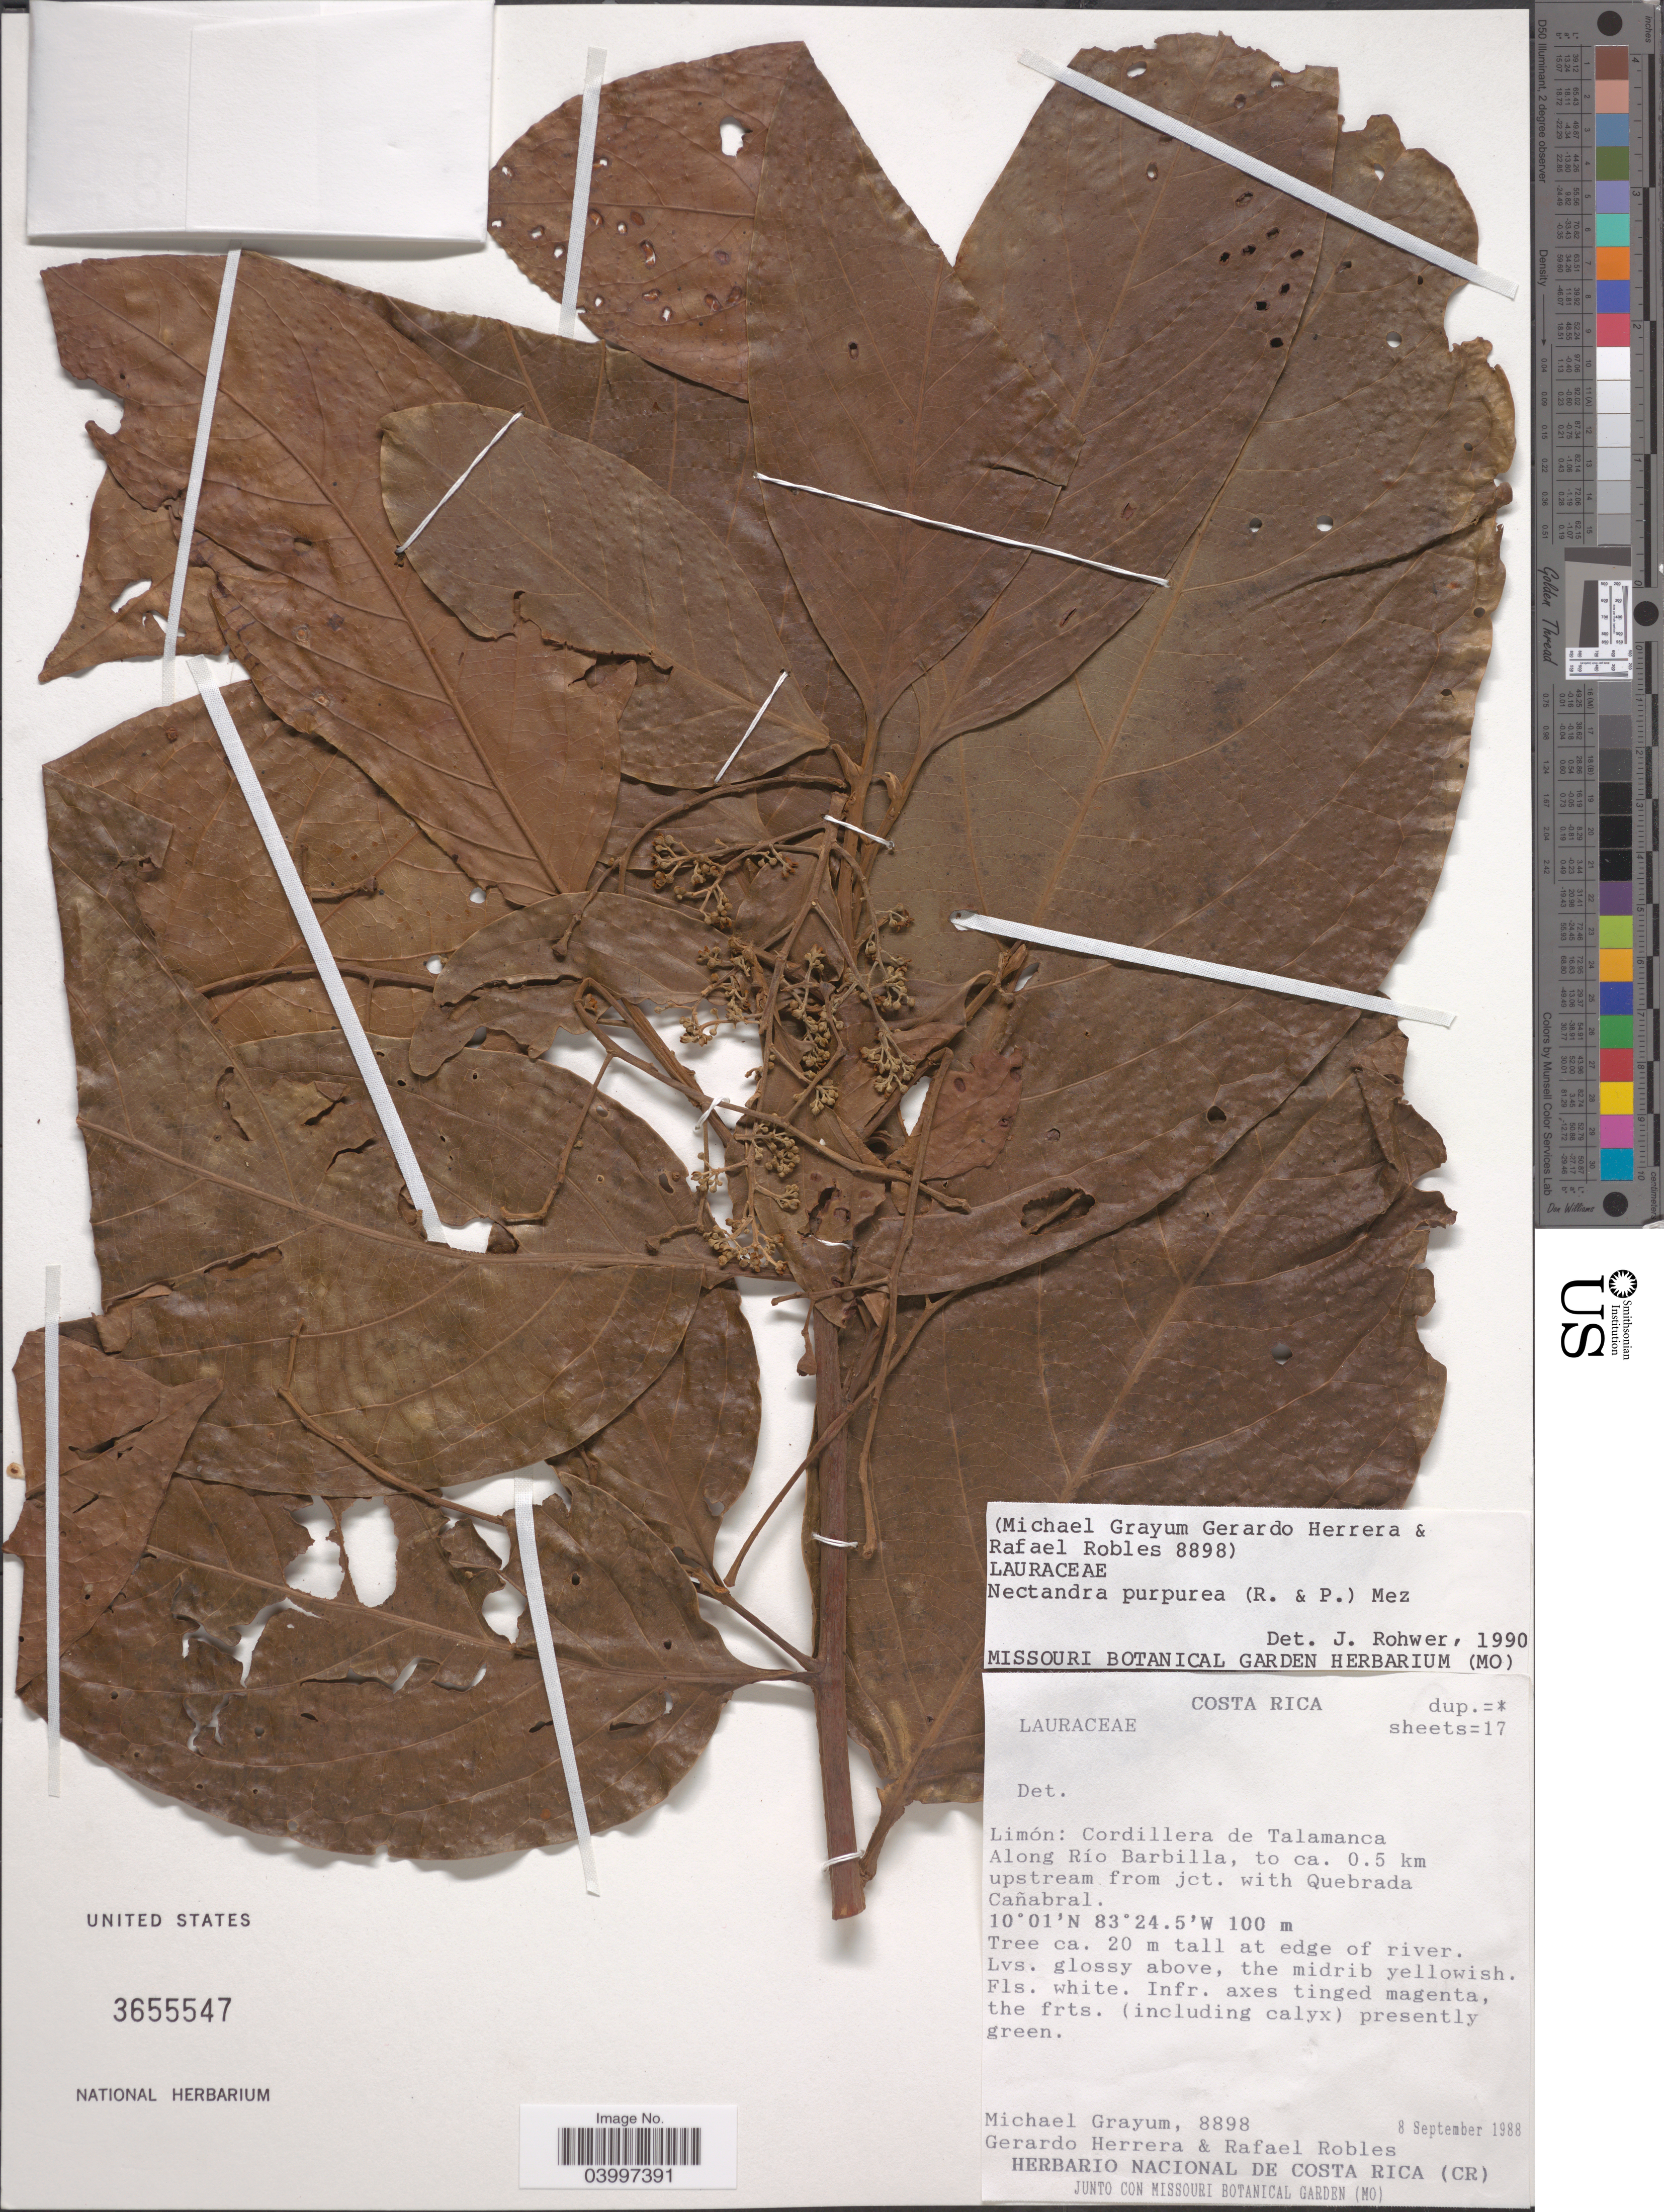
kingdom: Plantae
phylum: Tracheophyta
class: Magnoliopsida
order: Laurales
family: Lauraceae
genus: Nectandra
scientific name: Nectandra purpurea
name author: (Ruiz & Pav.) Mez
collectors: M. H. Grayum, G. Herrera & R. Robles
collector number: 8898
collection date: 1988-09-08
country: Costa Rica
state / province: Limón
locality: Cordillera de Talamanca. Along Río Barbilla, to ca. 0.5 km upstream from jct. with Quebrada Cañabral.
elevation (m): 100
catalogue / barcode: US 3655547